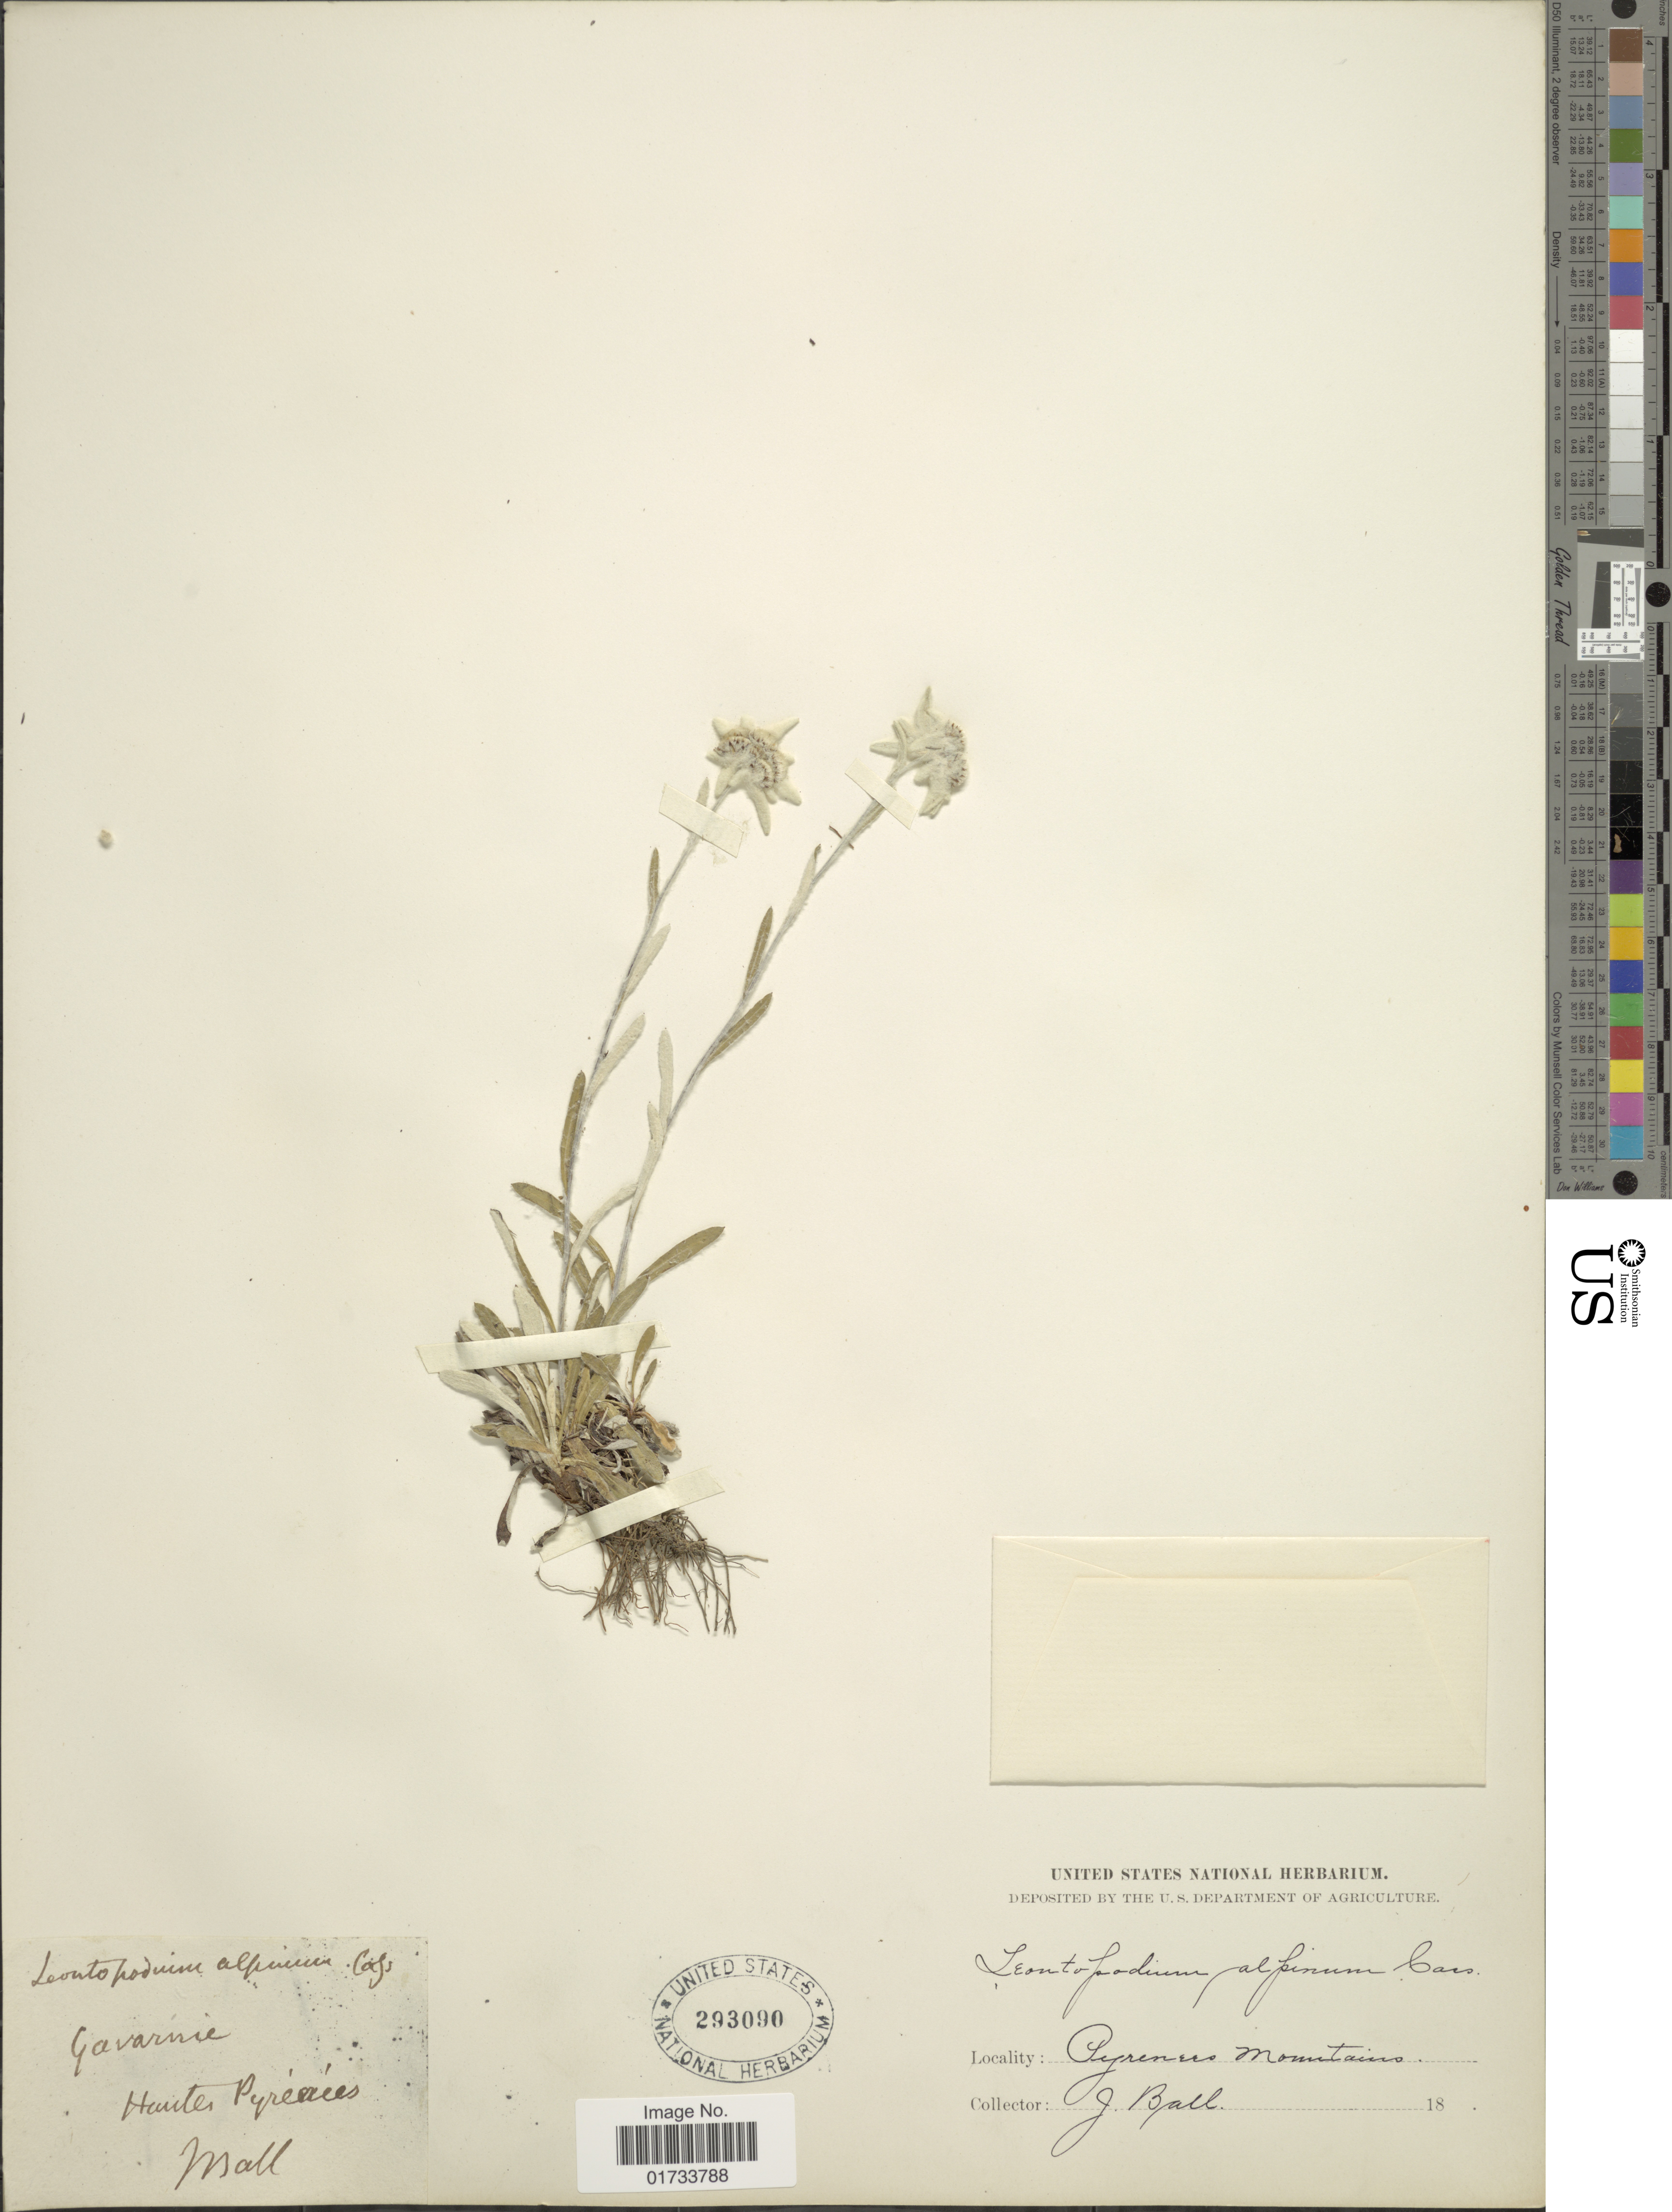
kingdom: Plantae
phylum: Tracheophyta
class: Magnoliopsida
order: Asterales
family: Asteraceae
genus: Leontopodium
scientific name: Leontopodium alpinum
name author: Cass.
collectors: J. Ball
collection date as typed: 18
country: France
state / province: Occitanie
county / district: Hautes-Pyrénées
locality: Pyrenees Mountains, Gavarnie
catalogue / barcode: US 293090